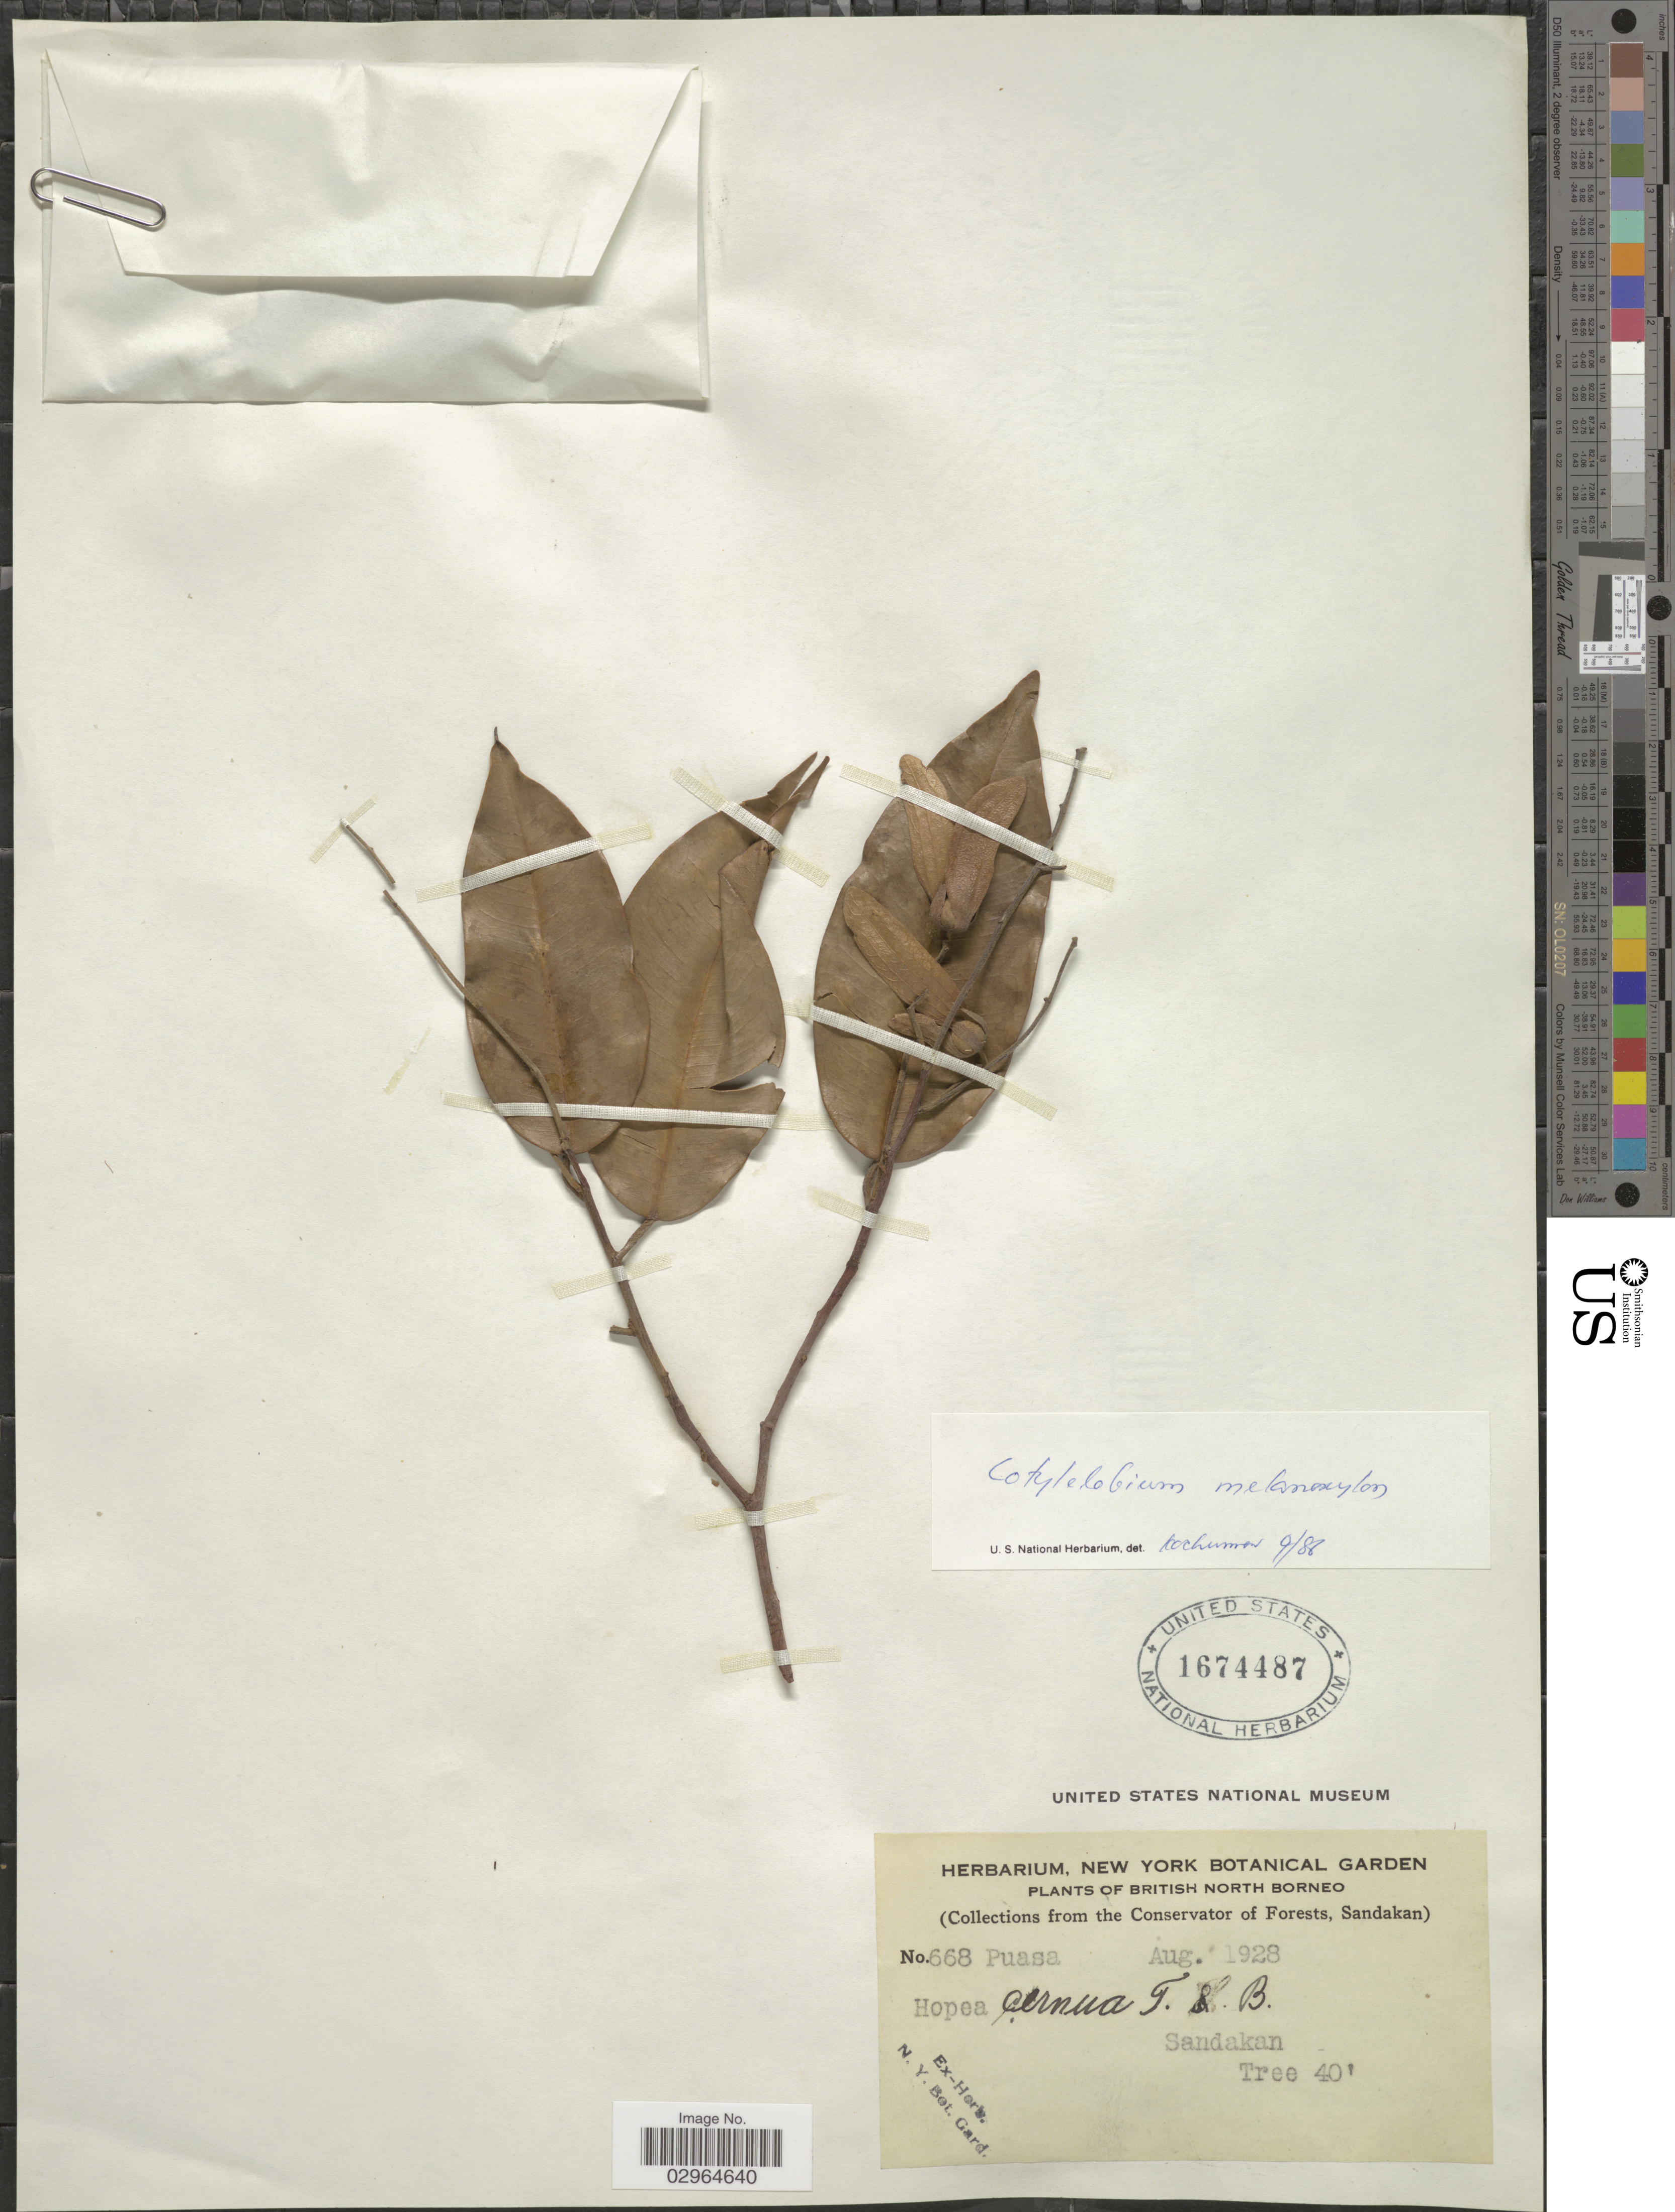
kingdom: Plantae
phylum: Tracheophyta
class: Magnoliopsida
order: Malvales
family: Dipterocarpaceae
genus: Cotylelobium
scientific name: Cotylelobium melanoxylon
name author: (Hook.) Pierre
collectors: Puasa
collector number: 668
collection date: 1928-08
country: Malaysia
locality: British North Borneo. Sandakan.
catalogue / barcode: US 1674487